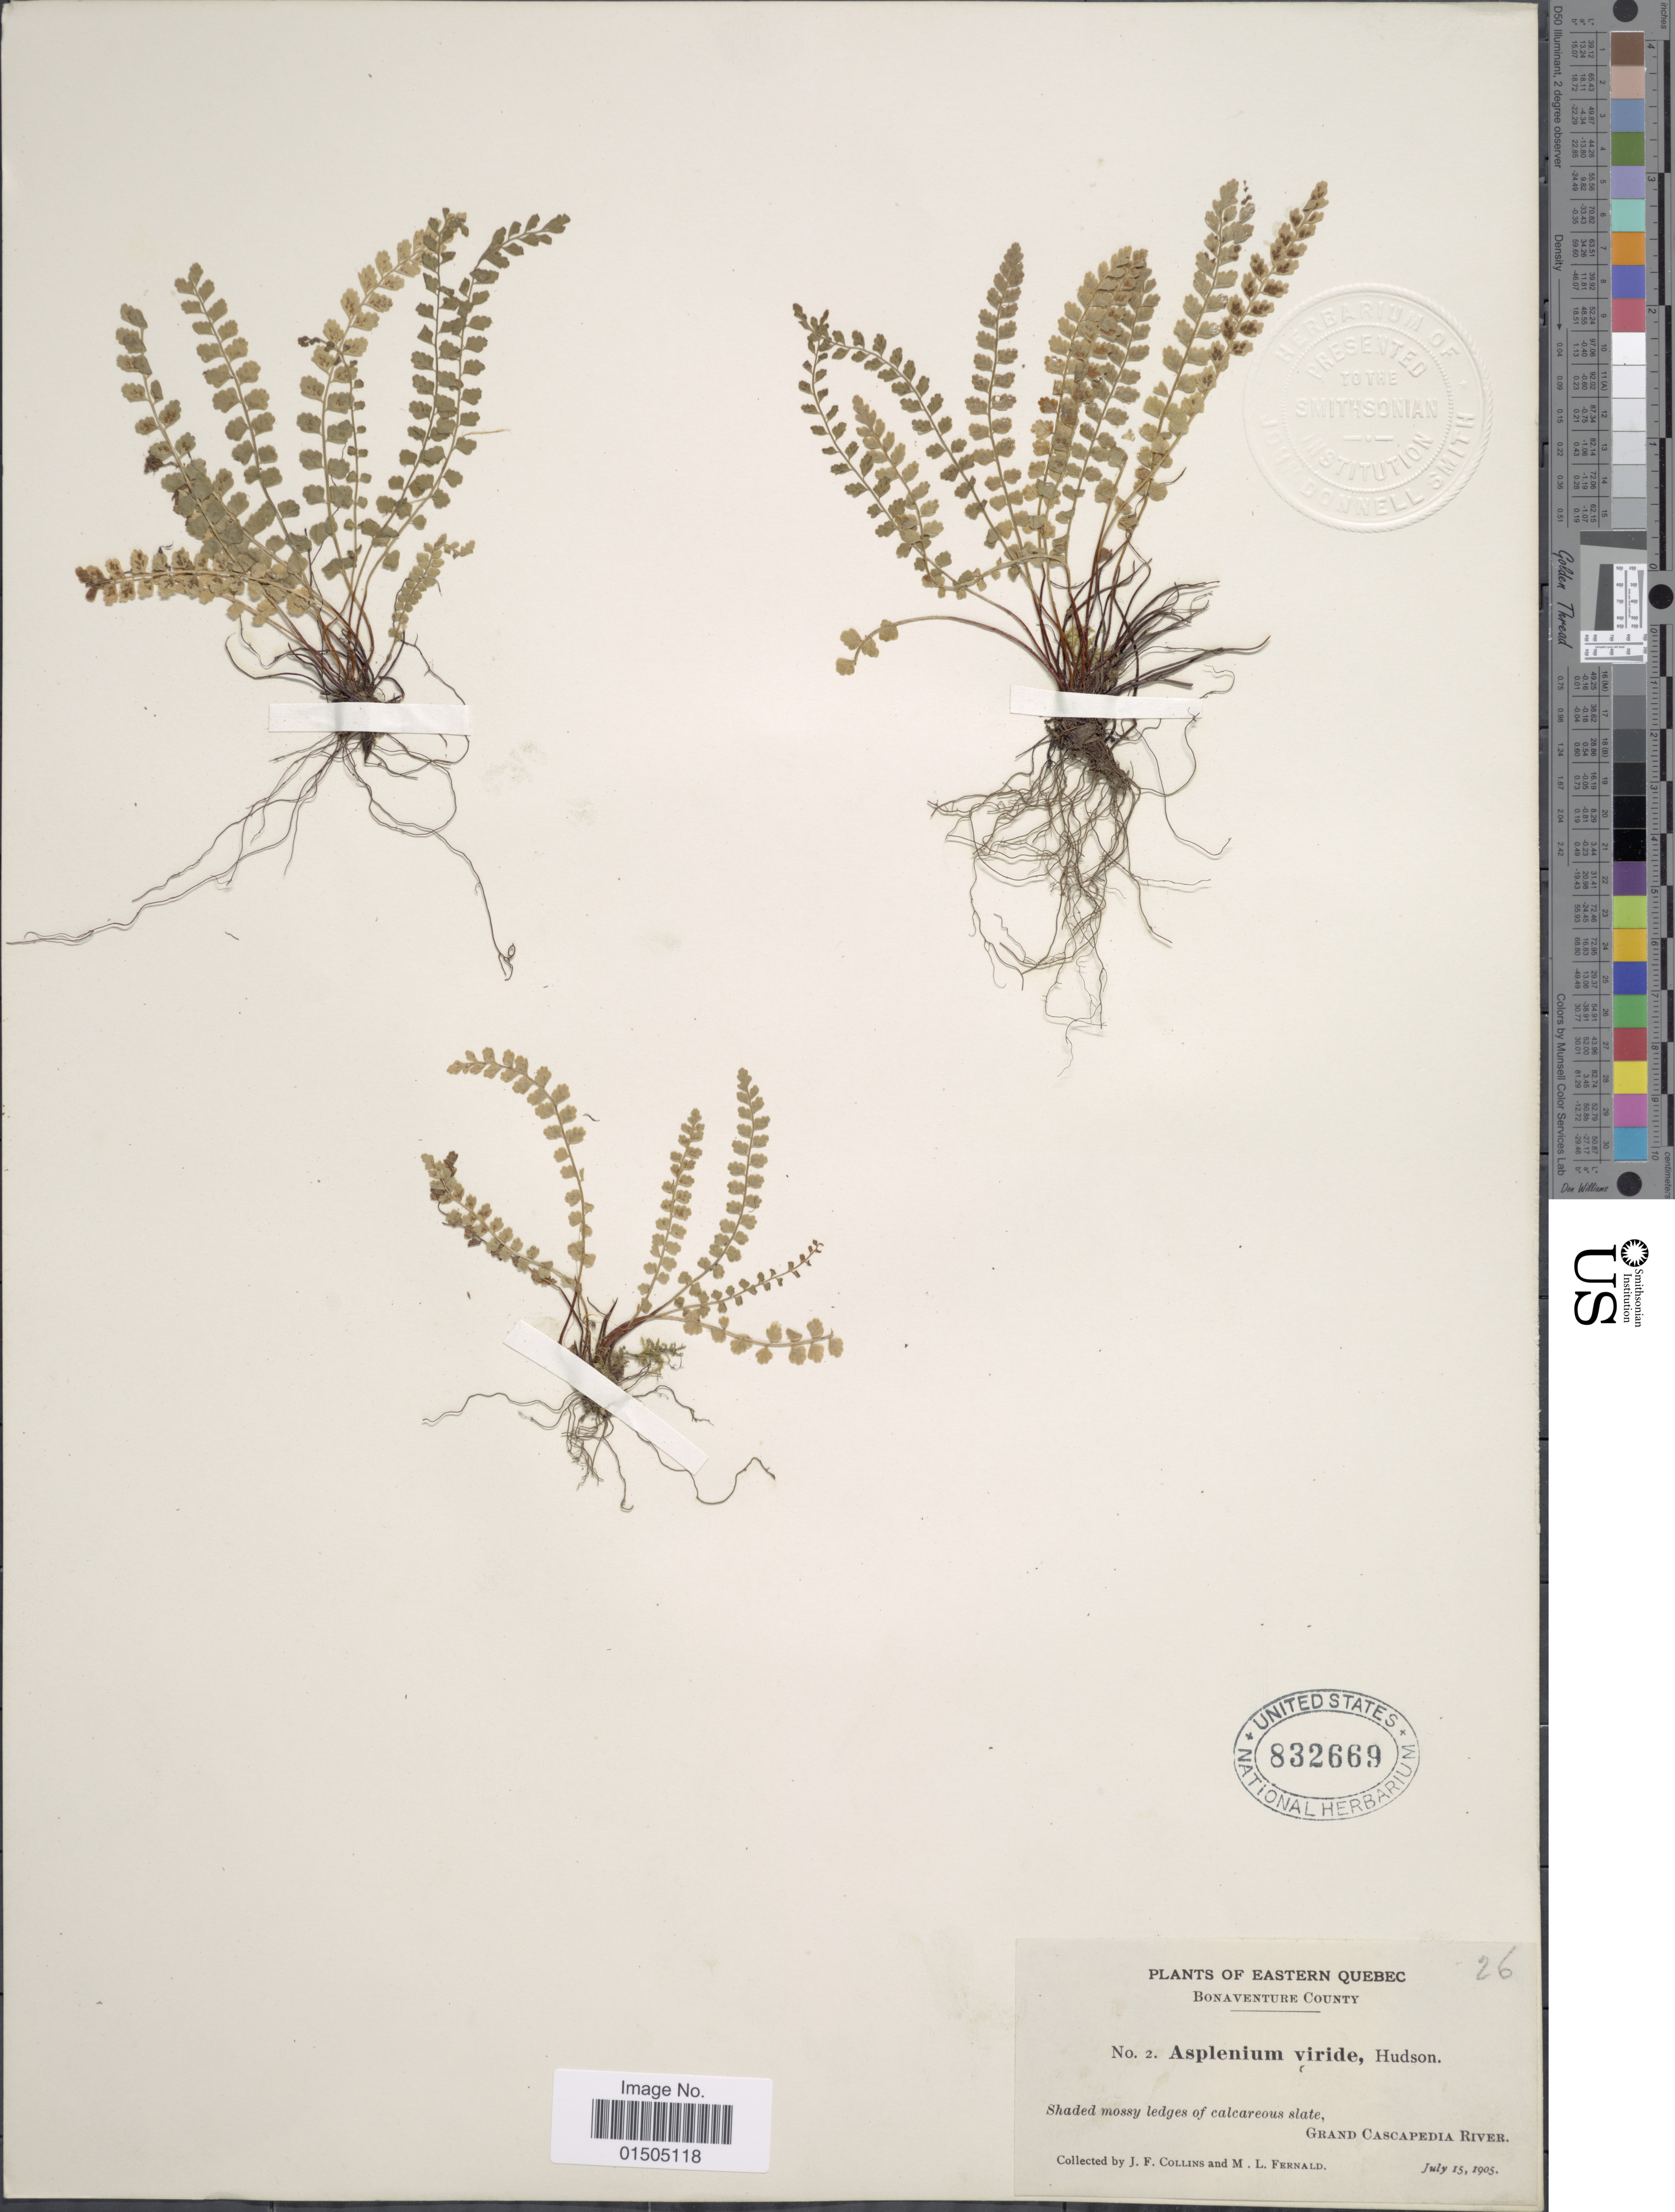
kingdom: Plantae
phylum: Tracheophyta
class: Polypodiopsida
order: Polypodiales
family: Aspleniaceae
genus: Asplenium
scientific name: Asplenium trichomanes-ramosum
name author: L.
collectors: J. Collins & M. L. Fernald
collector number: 2/26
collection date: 1905-07-15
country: Canada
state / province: Quebec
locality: Eastern Quebec. Bonaventure County. Shaded mossy ledges of calcareous slate, Grand Cascapedia River.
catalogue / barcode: US 832669